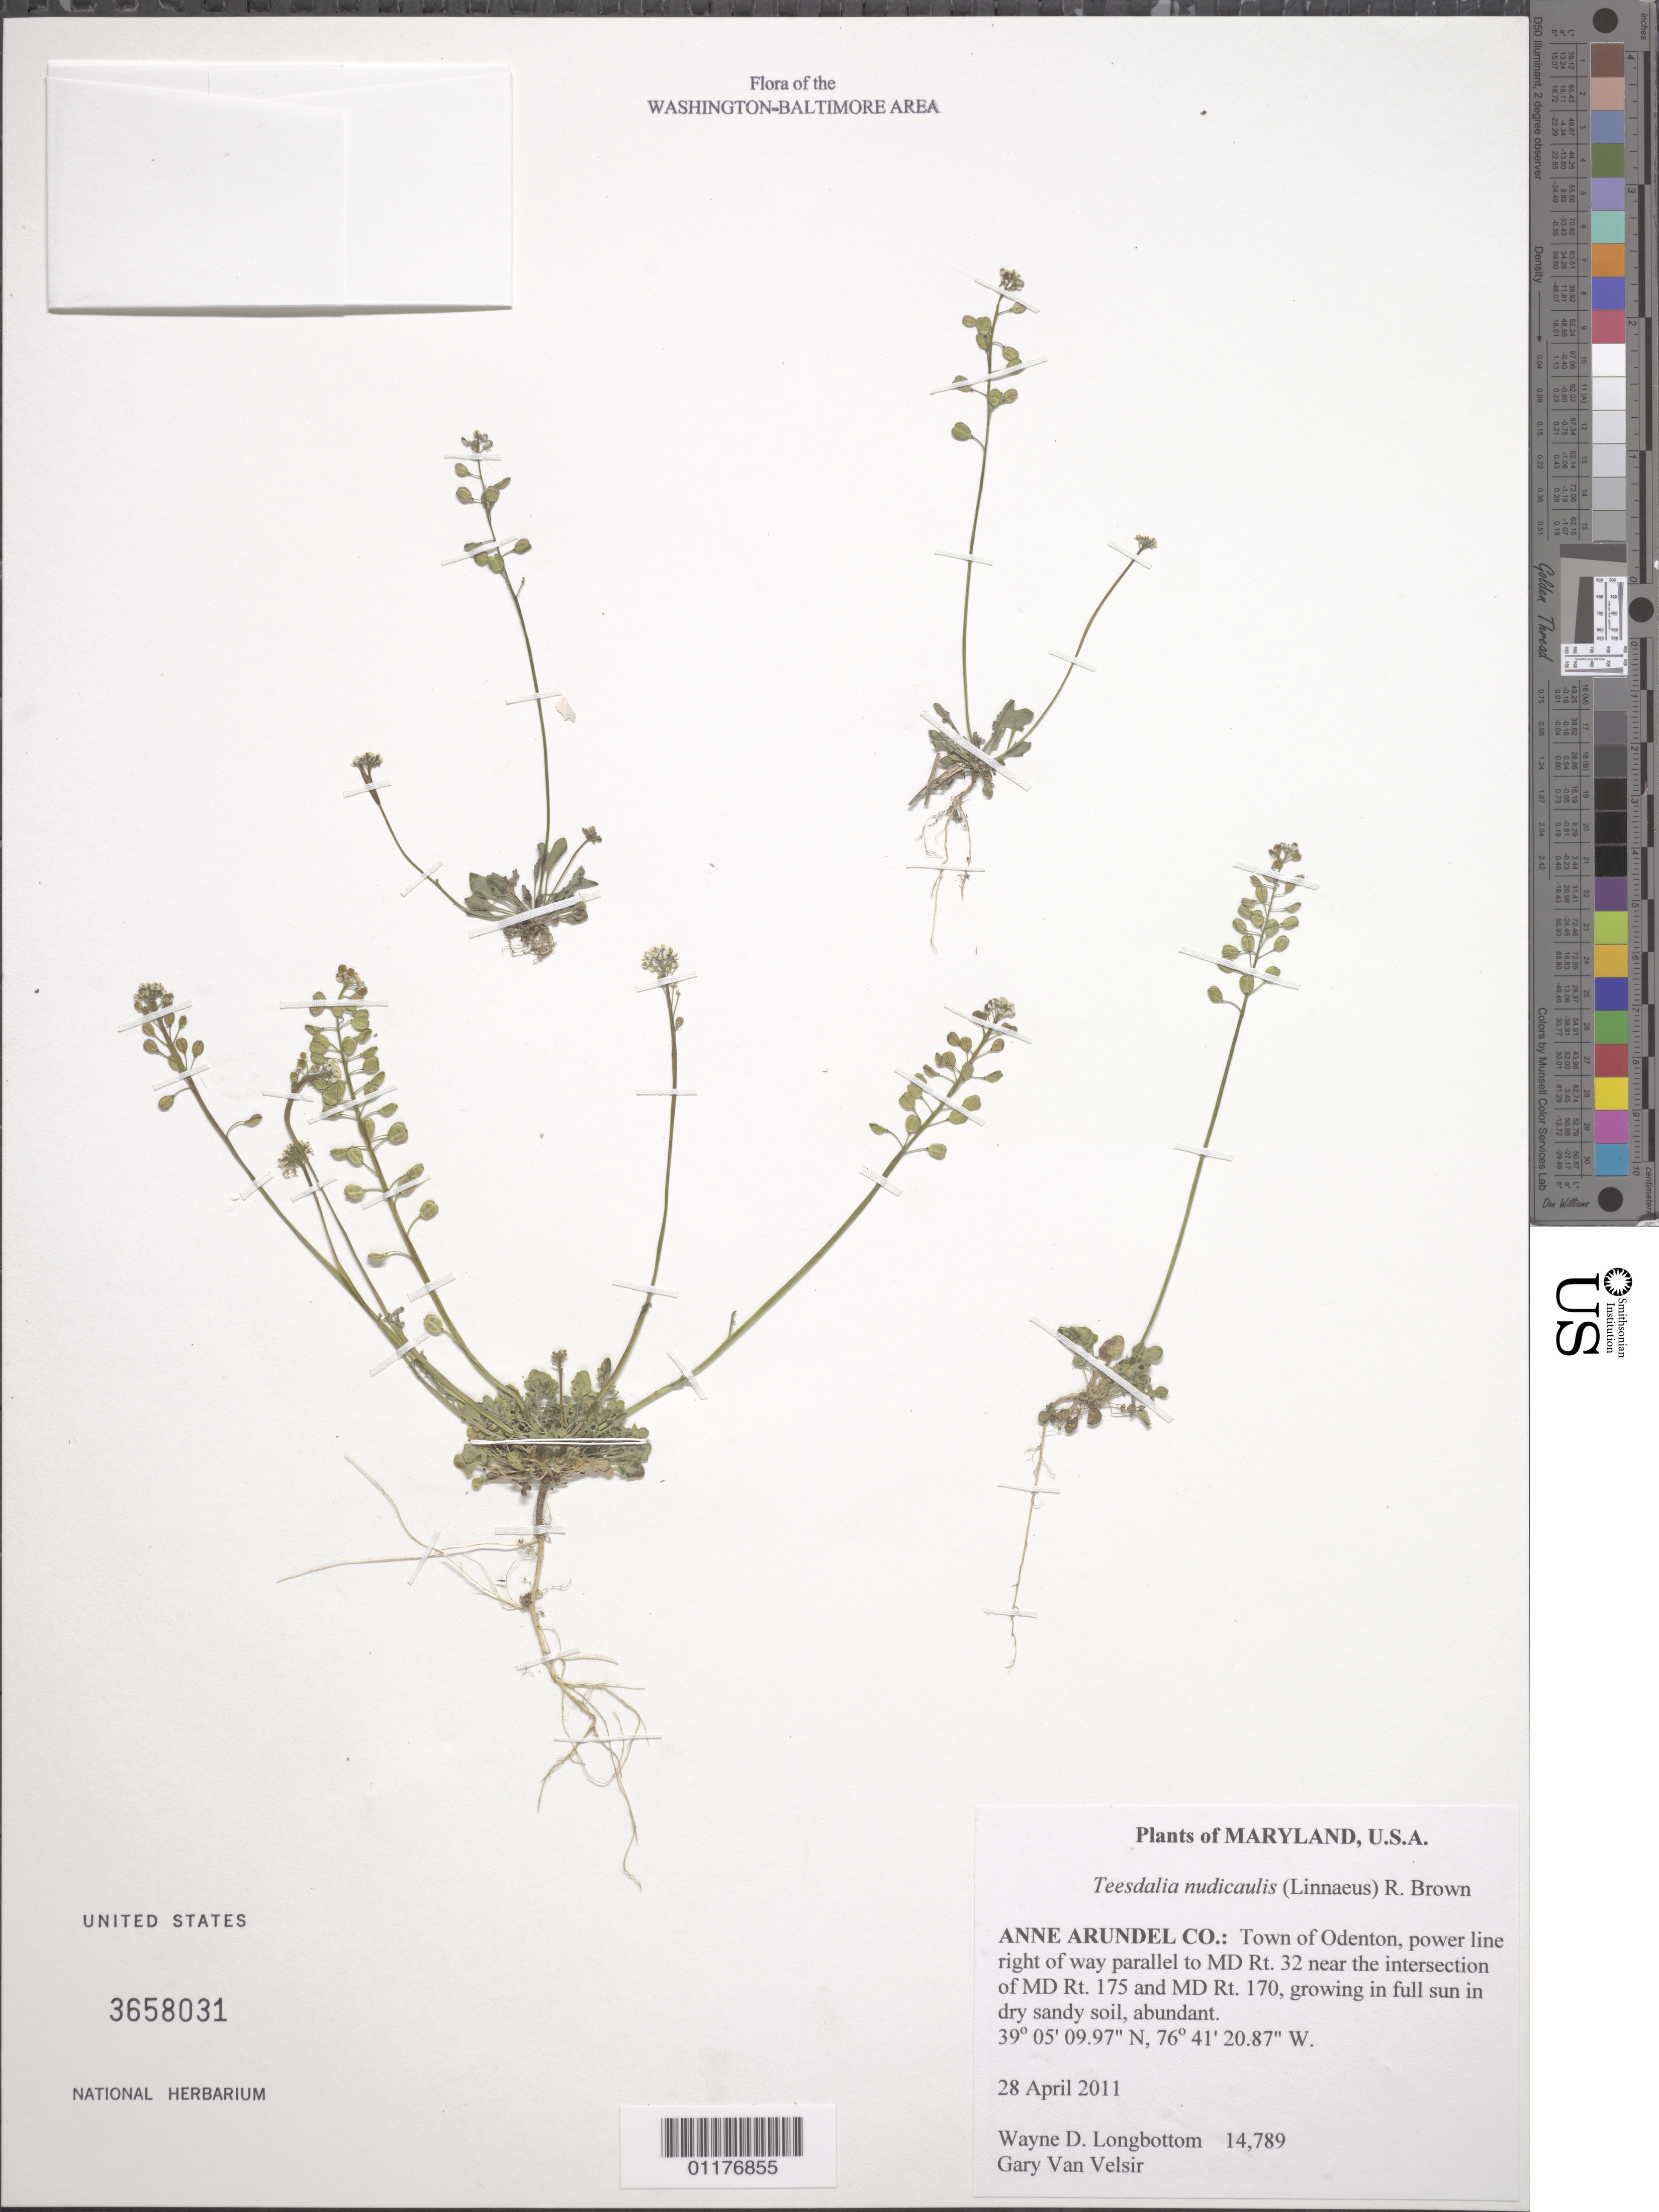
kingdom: Plantae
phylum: Tracheophyta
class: Magnoliopsida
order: Brassicales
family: Brassicaceae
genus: Teesdalia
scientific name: Teesdalia nudicaulis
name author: (L.) W.T. Aiton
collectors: W. D. Longbottom & G. Van Velsir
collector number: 14789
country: United States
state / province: Maryland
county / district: Anne Arundel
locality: Odenton, powerline right of way parallel to MD Rt. 32 near the intersection of MD Rt. 175 and MD Rt. 170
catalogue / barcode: US 3658031